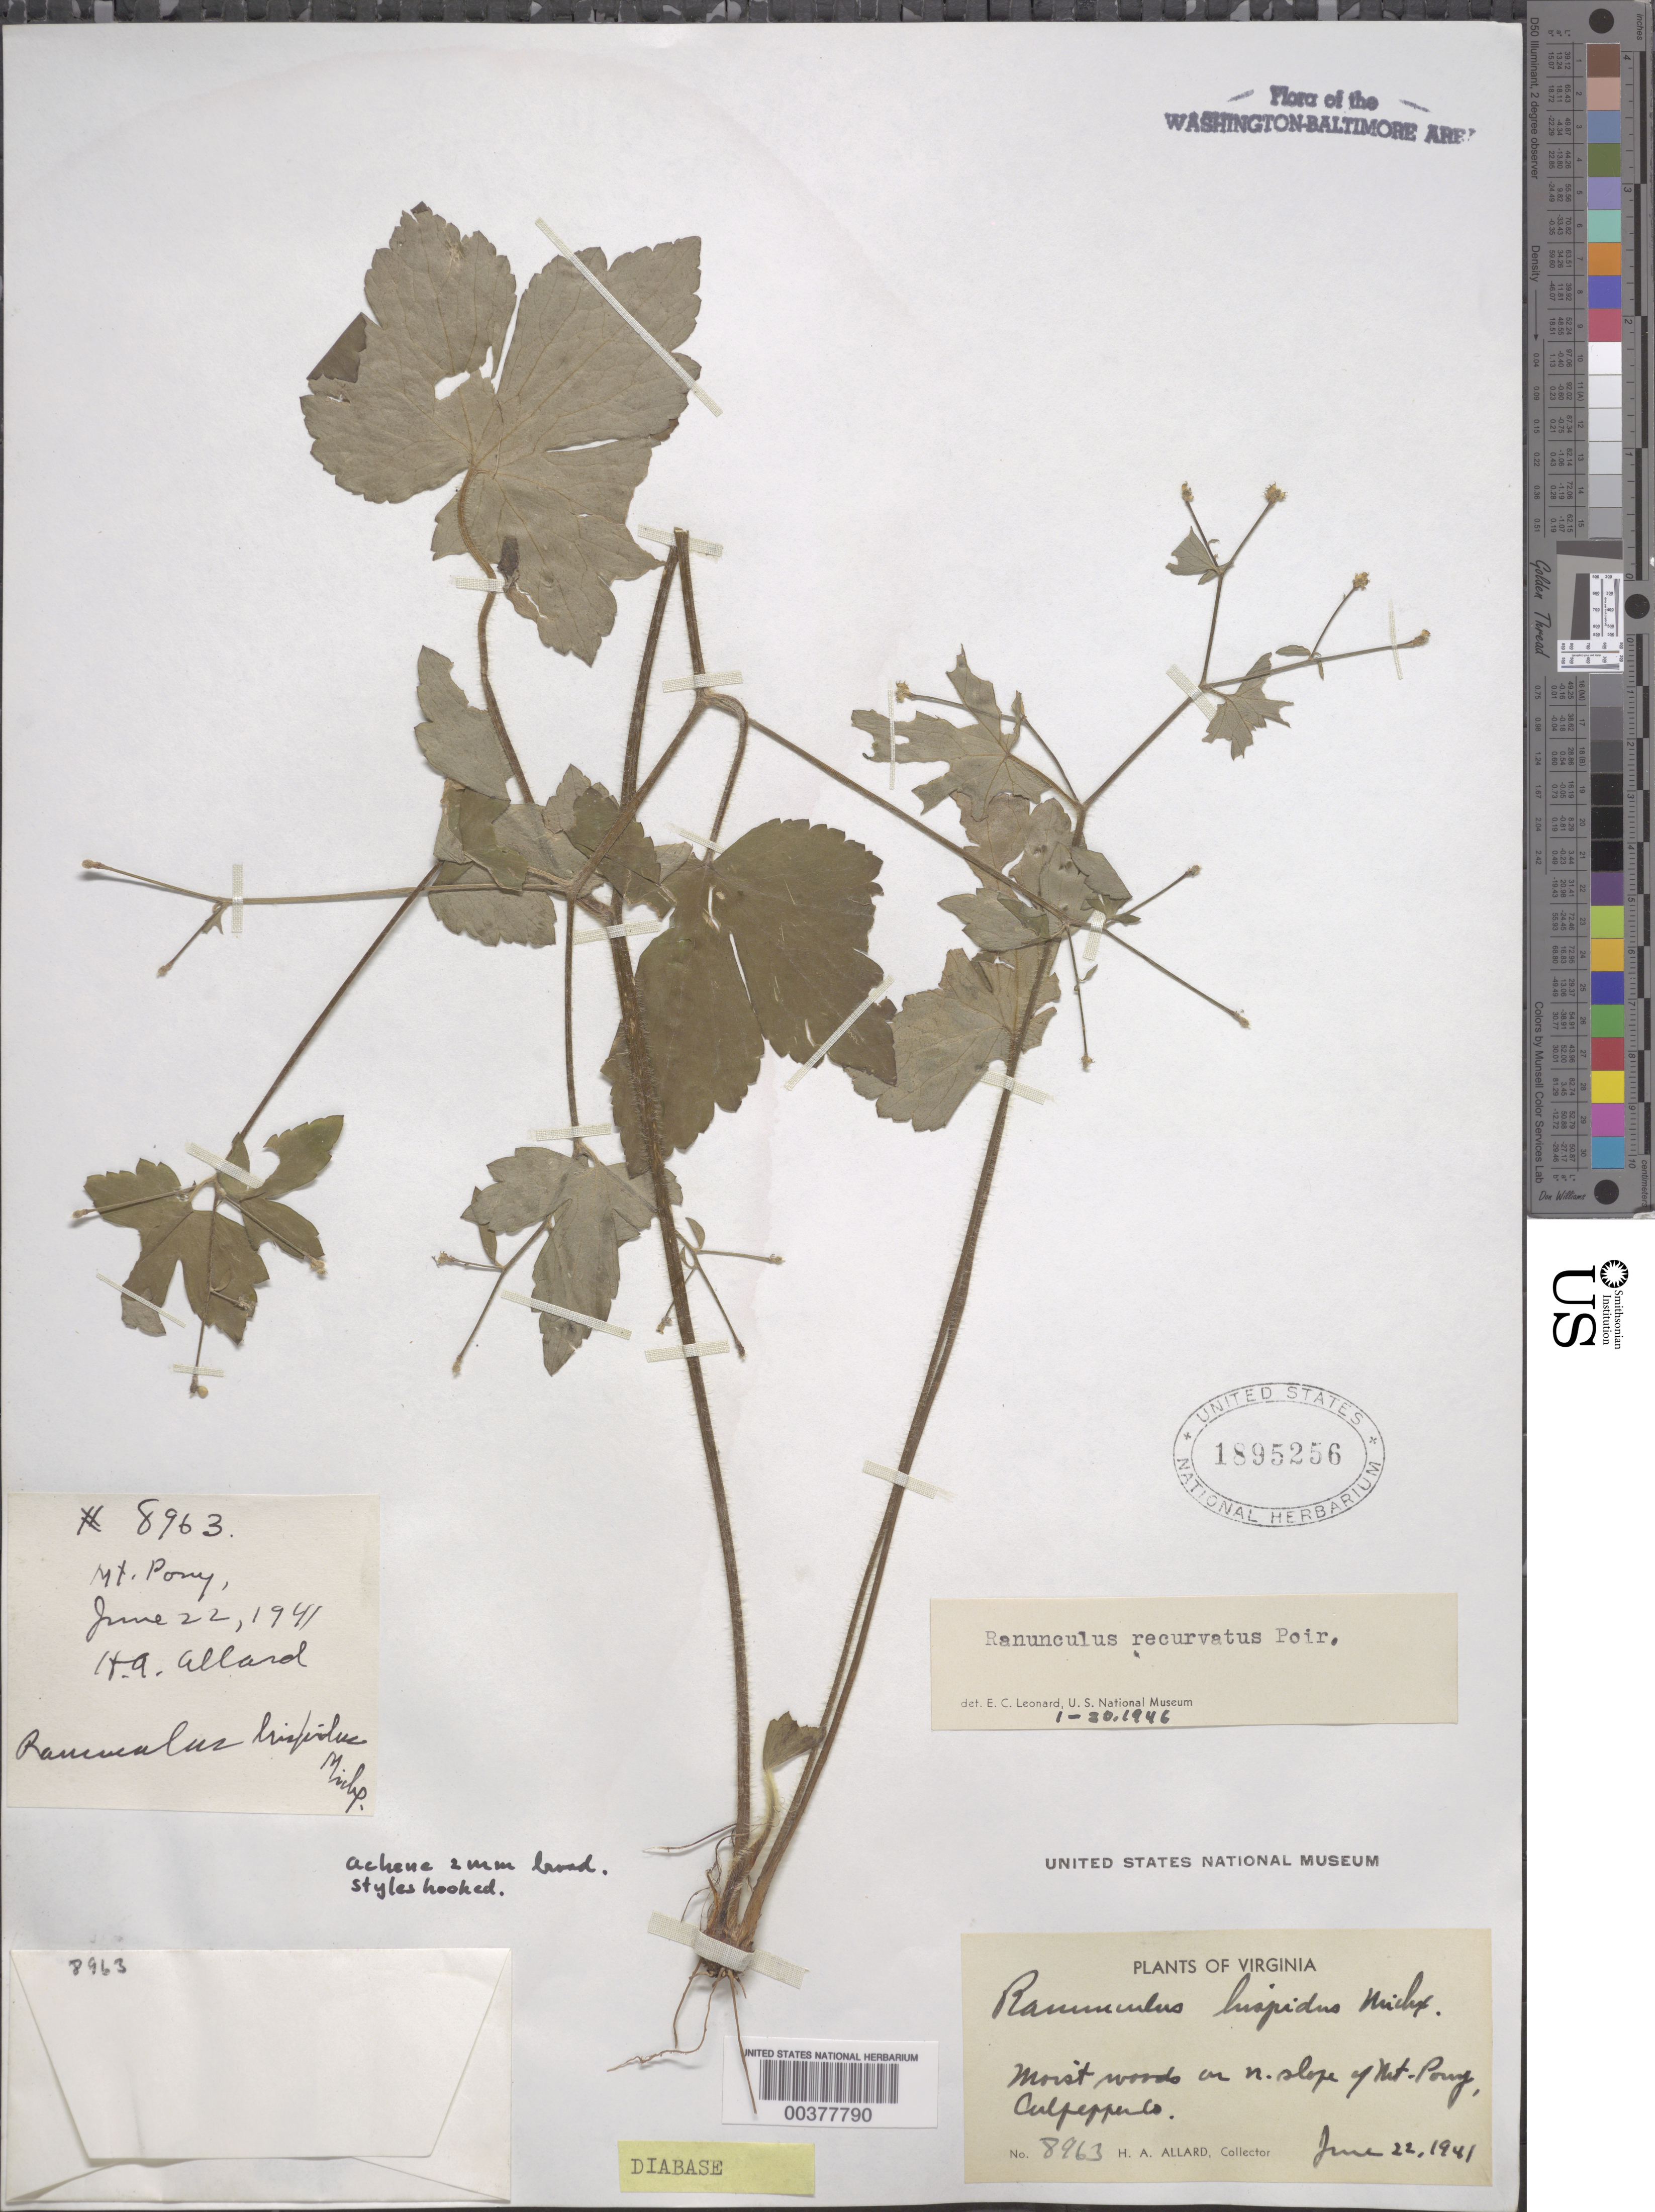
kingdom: Plantae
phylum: Tracheophyta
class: Magnoliopsida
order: Ranunculales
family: Ranunculaceae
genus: Ranunculus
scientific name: Ranunculus recurvatus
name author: Poir.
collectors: H. A. Allard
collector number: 8963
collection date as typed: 22 Jun 1941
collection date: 1941-06-22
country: United States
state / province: Virginia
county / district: Culpeper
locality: Mount Pony, south of Culpepper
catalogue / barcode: US 1895256